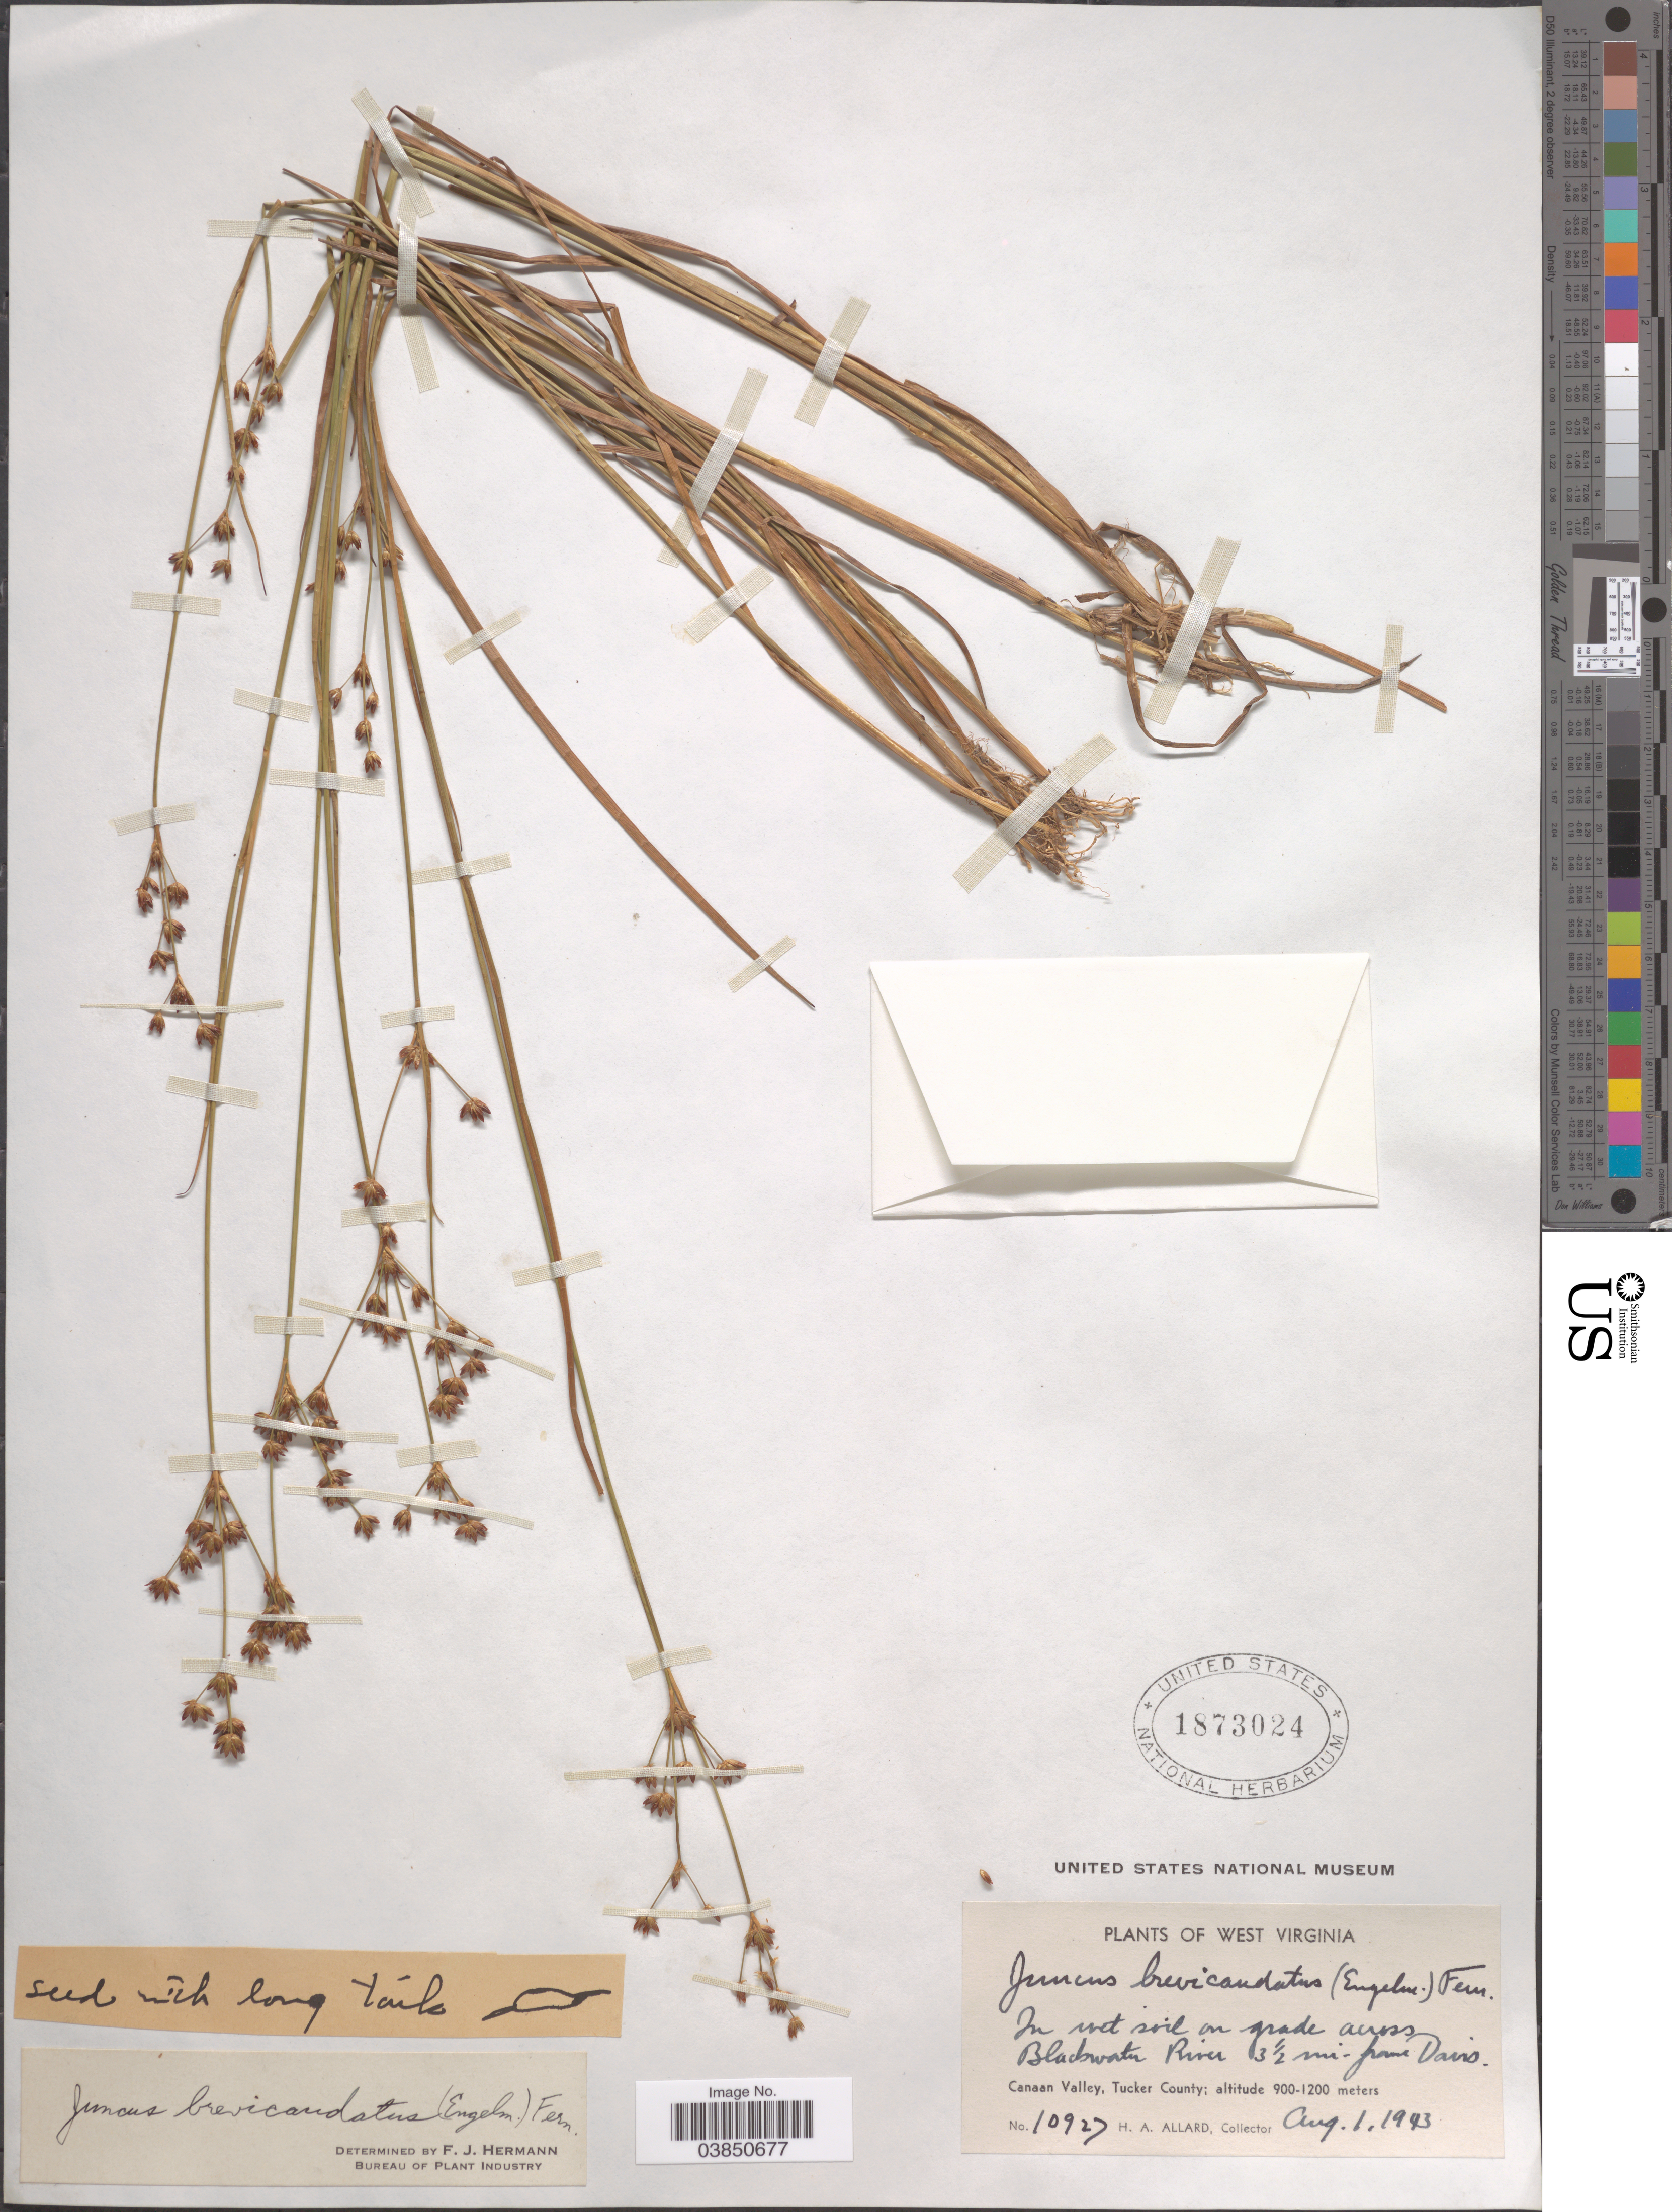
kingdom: Plantae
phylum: Tracheophyta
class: Liliopsida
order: Poales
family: Juncaceae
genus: Juncus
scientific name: Juncus brevicaudatus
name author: (Engelm.) Fernald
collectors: H. A. Allard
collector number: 10927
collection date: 1943-08-01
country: United States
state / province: West Virginia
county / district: Tucker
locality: Across Blackwater River 3½ mi. from Davis. Canaan Valley, Tucker County.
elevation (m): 900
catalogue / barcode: US 1873024